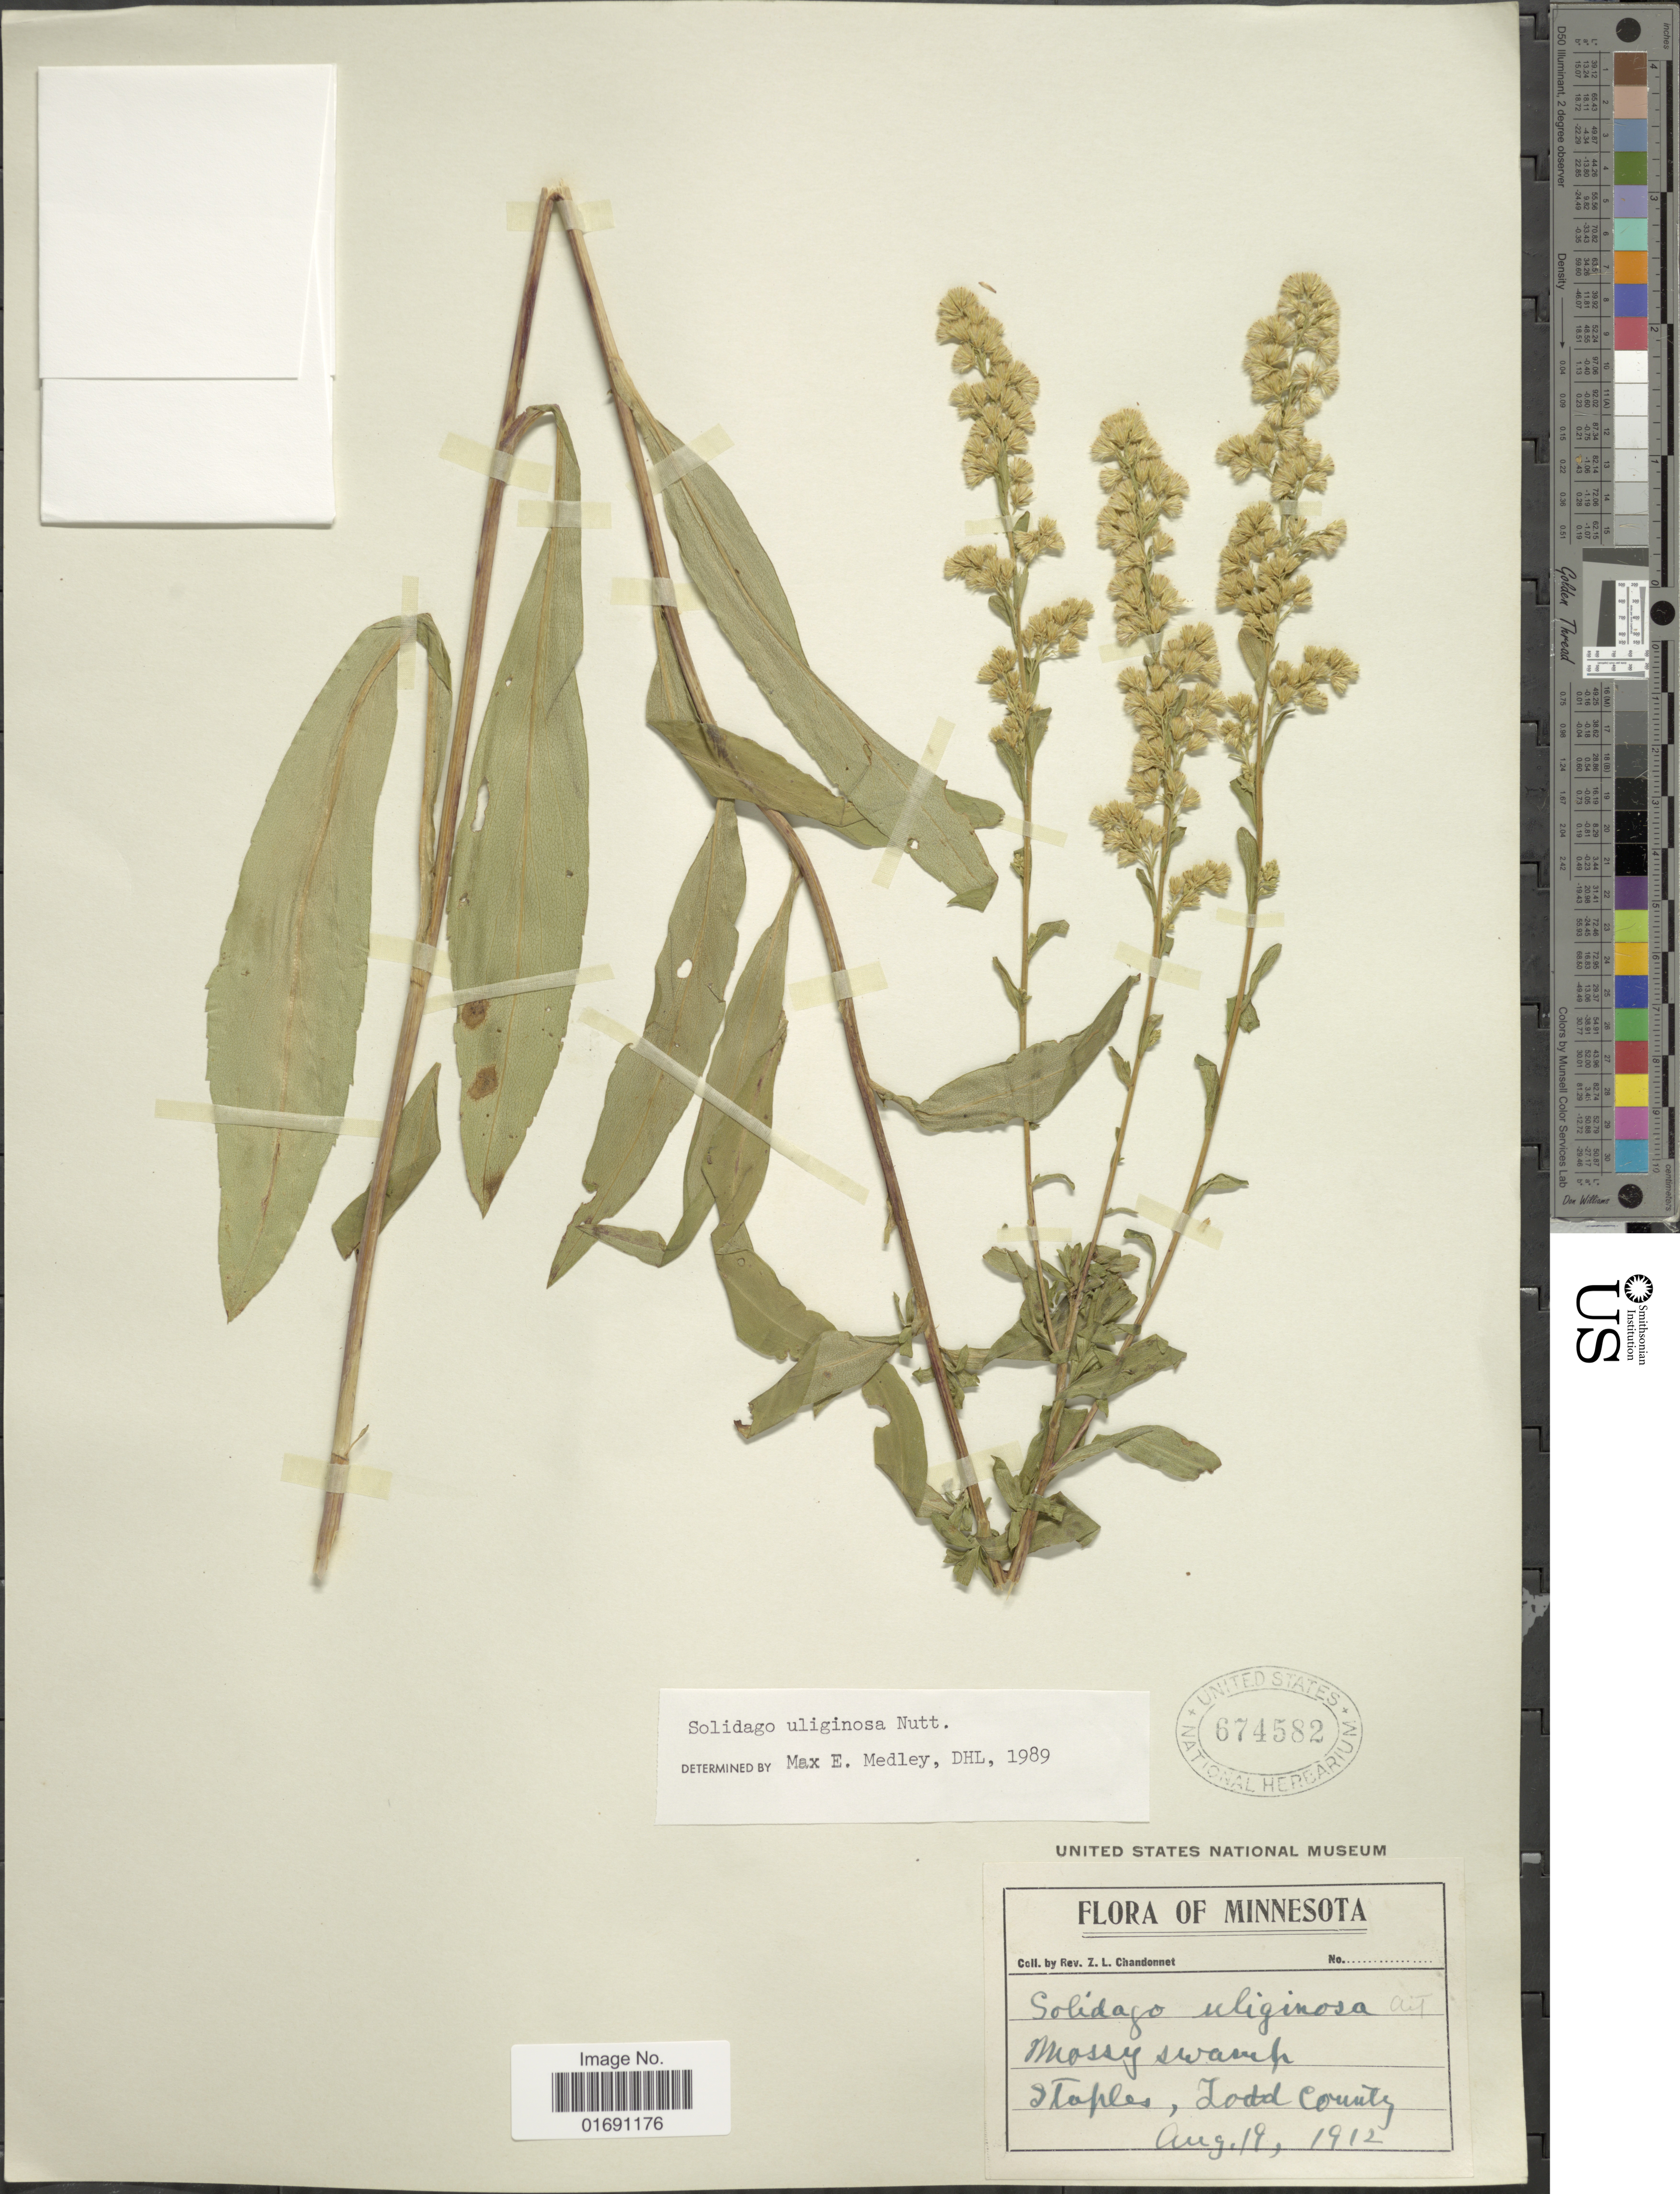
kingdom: Plantae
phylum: Tracheophyta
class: Magnoliopsida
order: Asterales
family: Asteraceae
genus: Solidago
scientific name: Solidago uliginosa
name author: Nutt.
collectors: Z. Chandonnet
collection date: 1912-08-19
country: United States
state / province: Minnesota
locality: Mossy swamp, Stoples, Lodd County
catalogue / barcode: US 674582